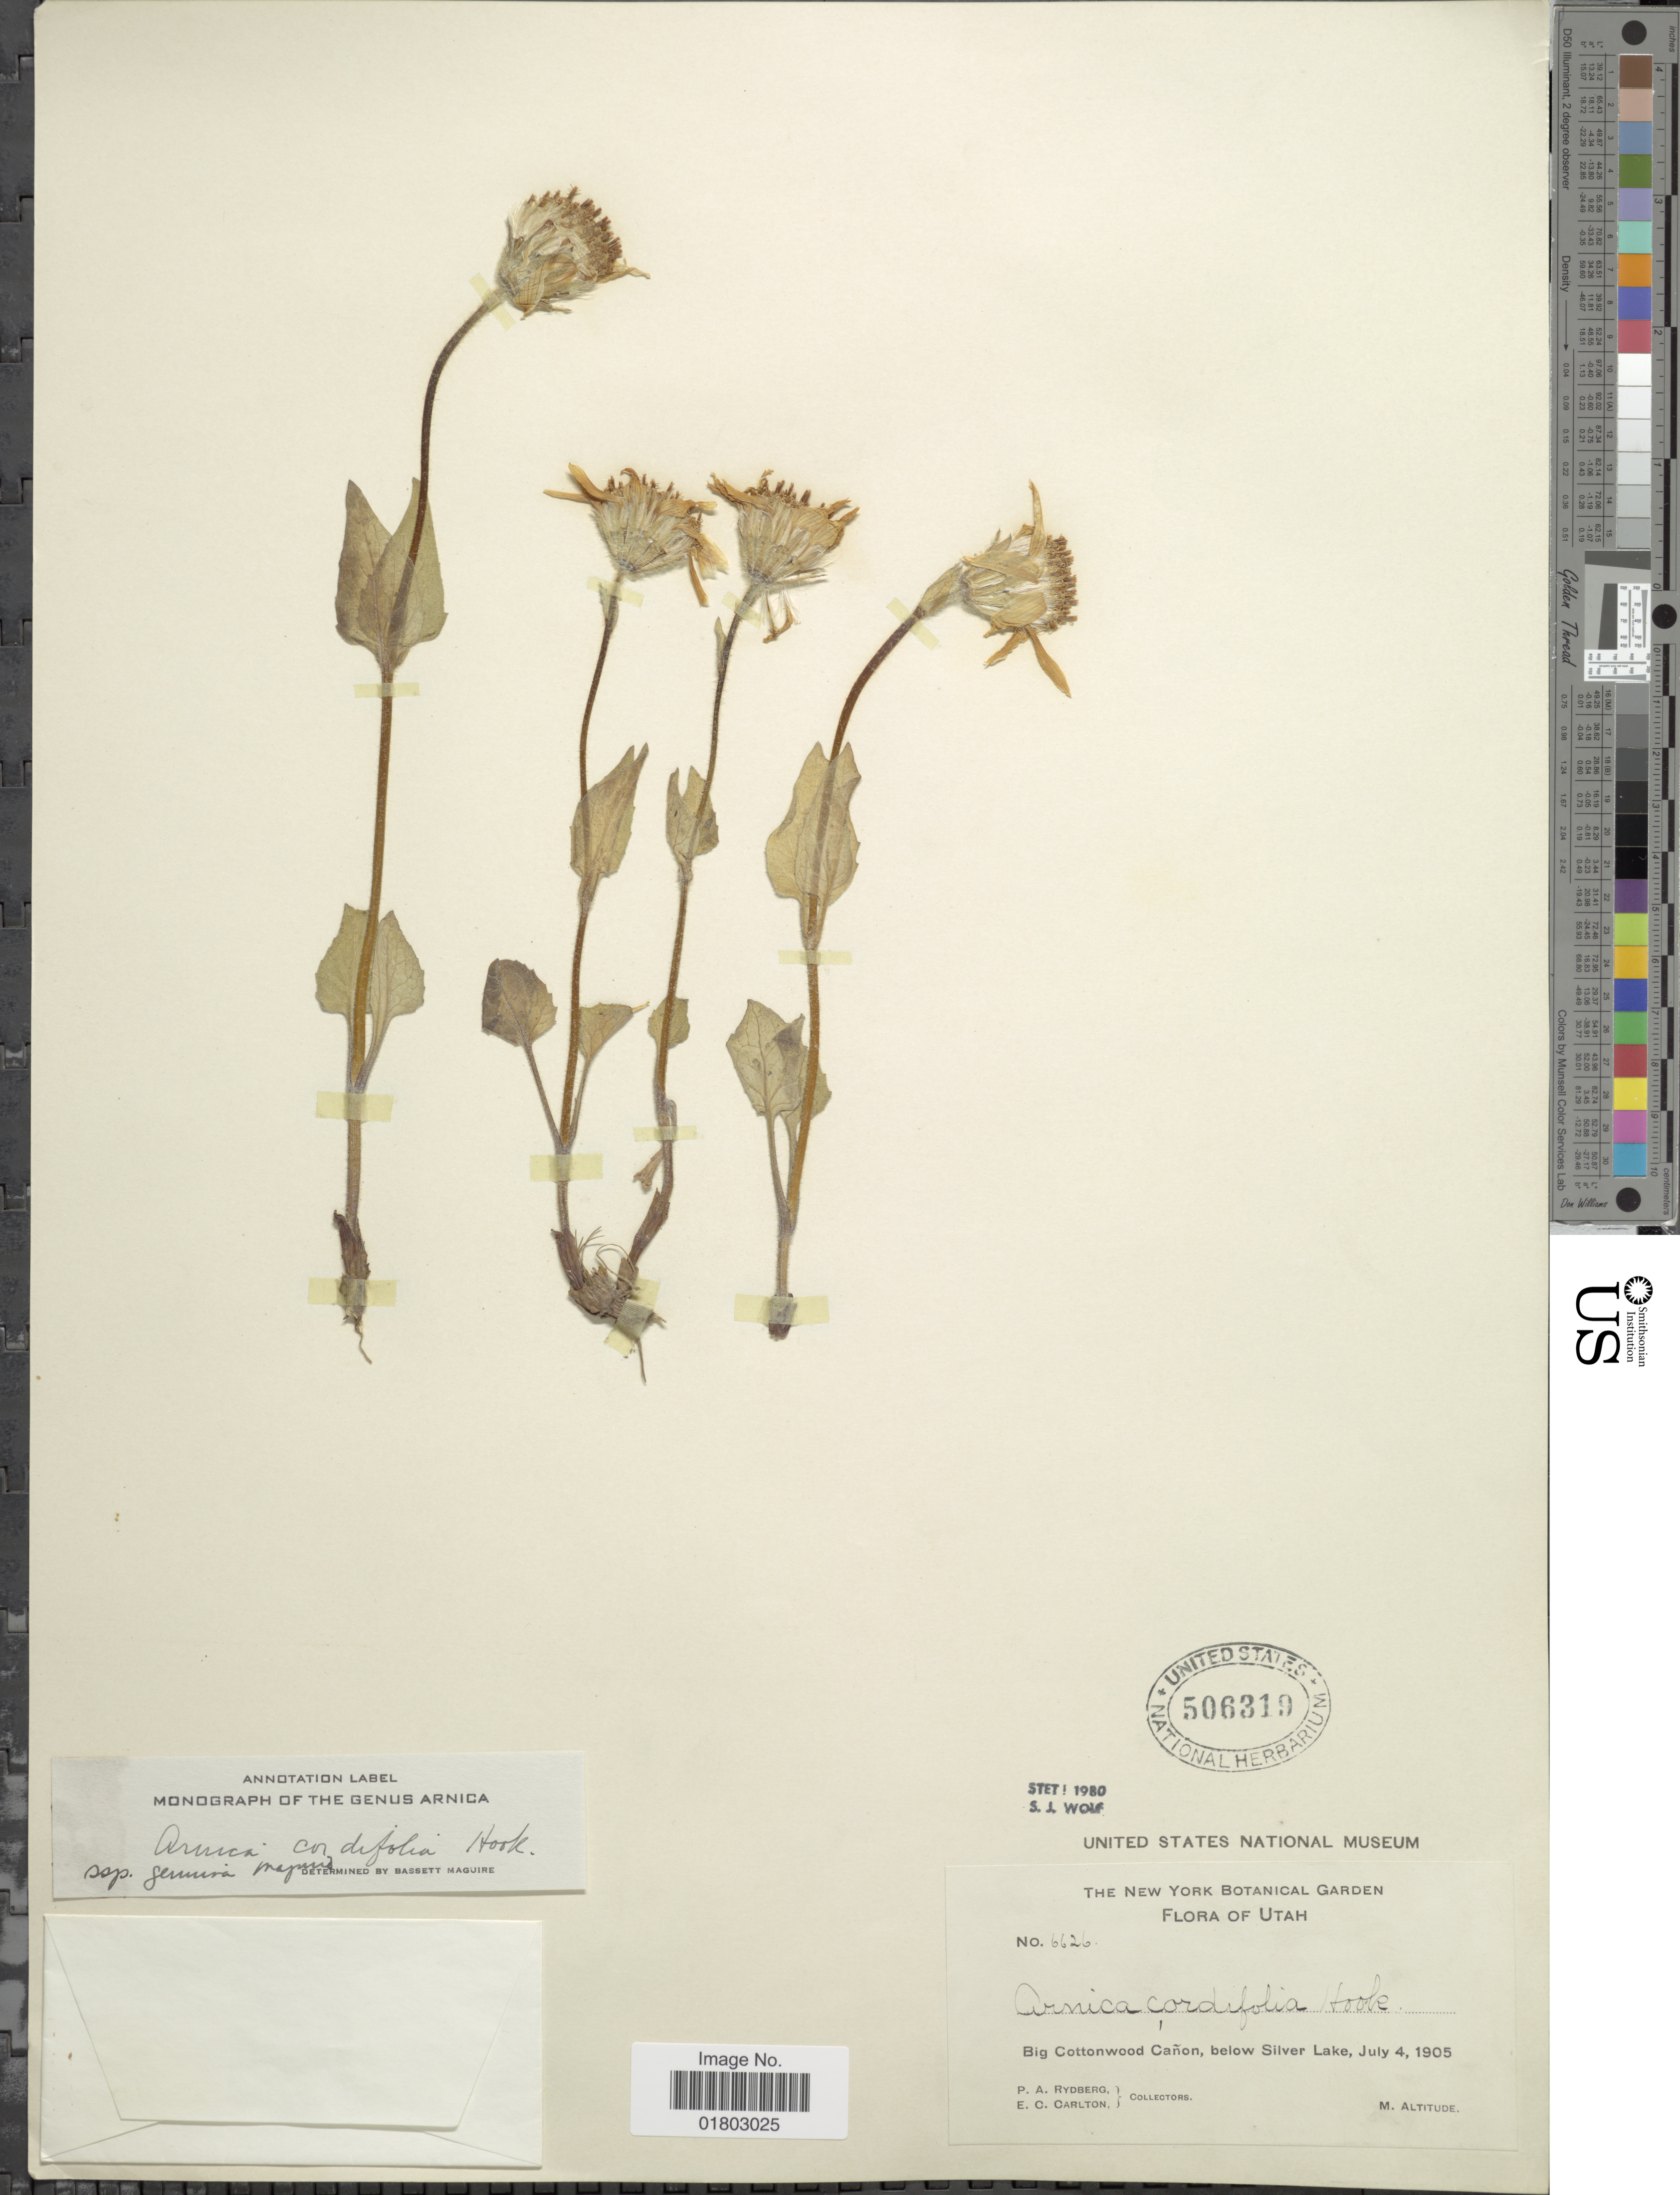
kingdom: Plantae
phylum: Tracheophyta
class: Magnoliopsida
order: Asterales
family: Asteraceae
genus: Arnica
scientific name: Arnica cordifolia subsp. genuina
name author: Maguire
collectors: P. A. Rydberg & E. Carlton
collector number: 6626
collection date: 1905-07-04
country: United States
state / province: Utah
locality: Big Cottonwood Cañon, below Silver Lake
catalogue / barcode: US 506319